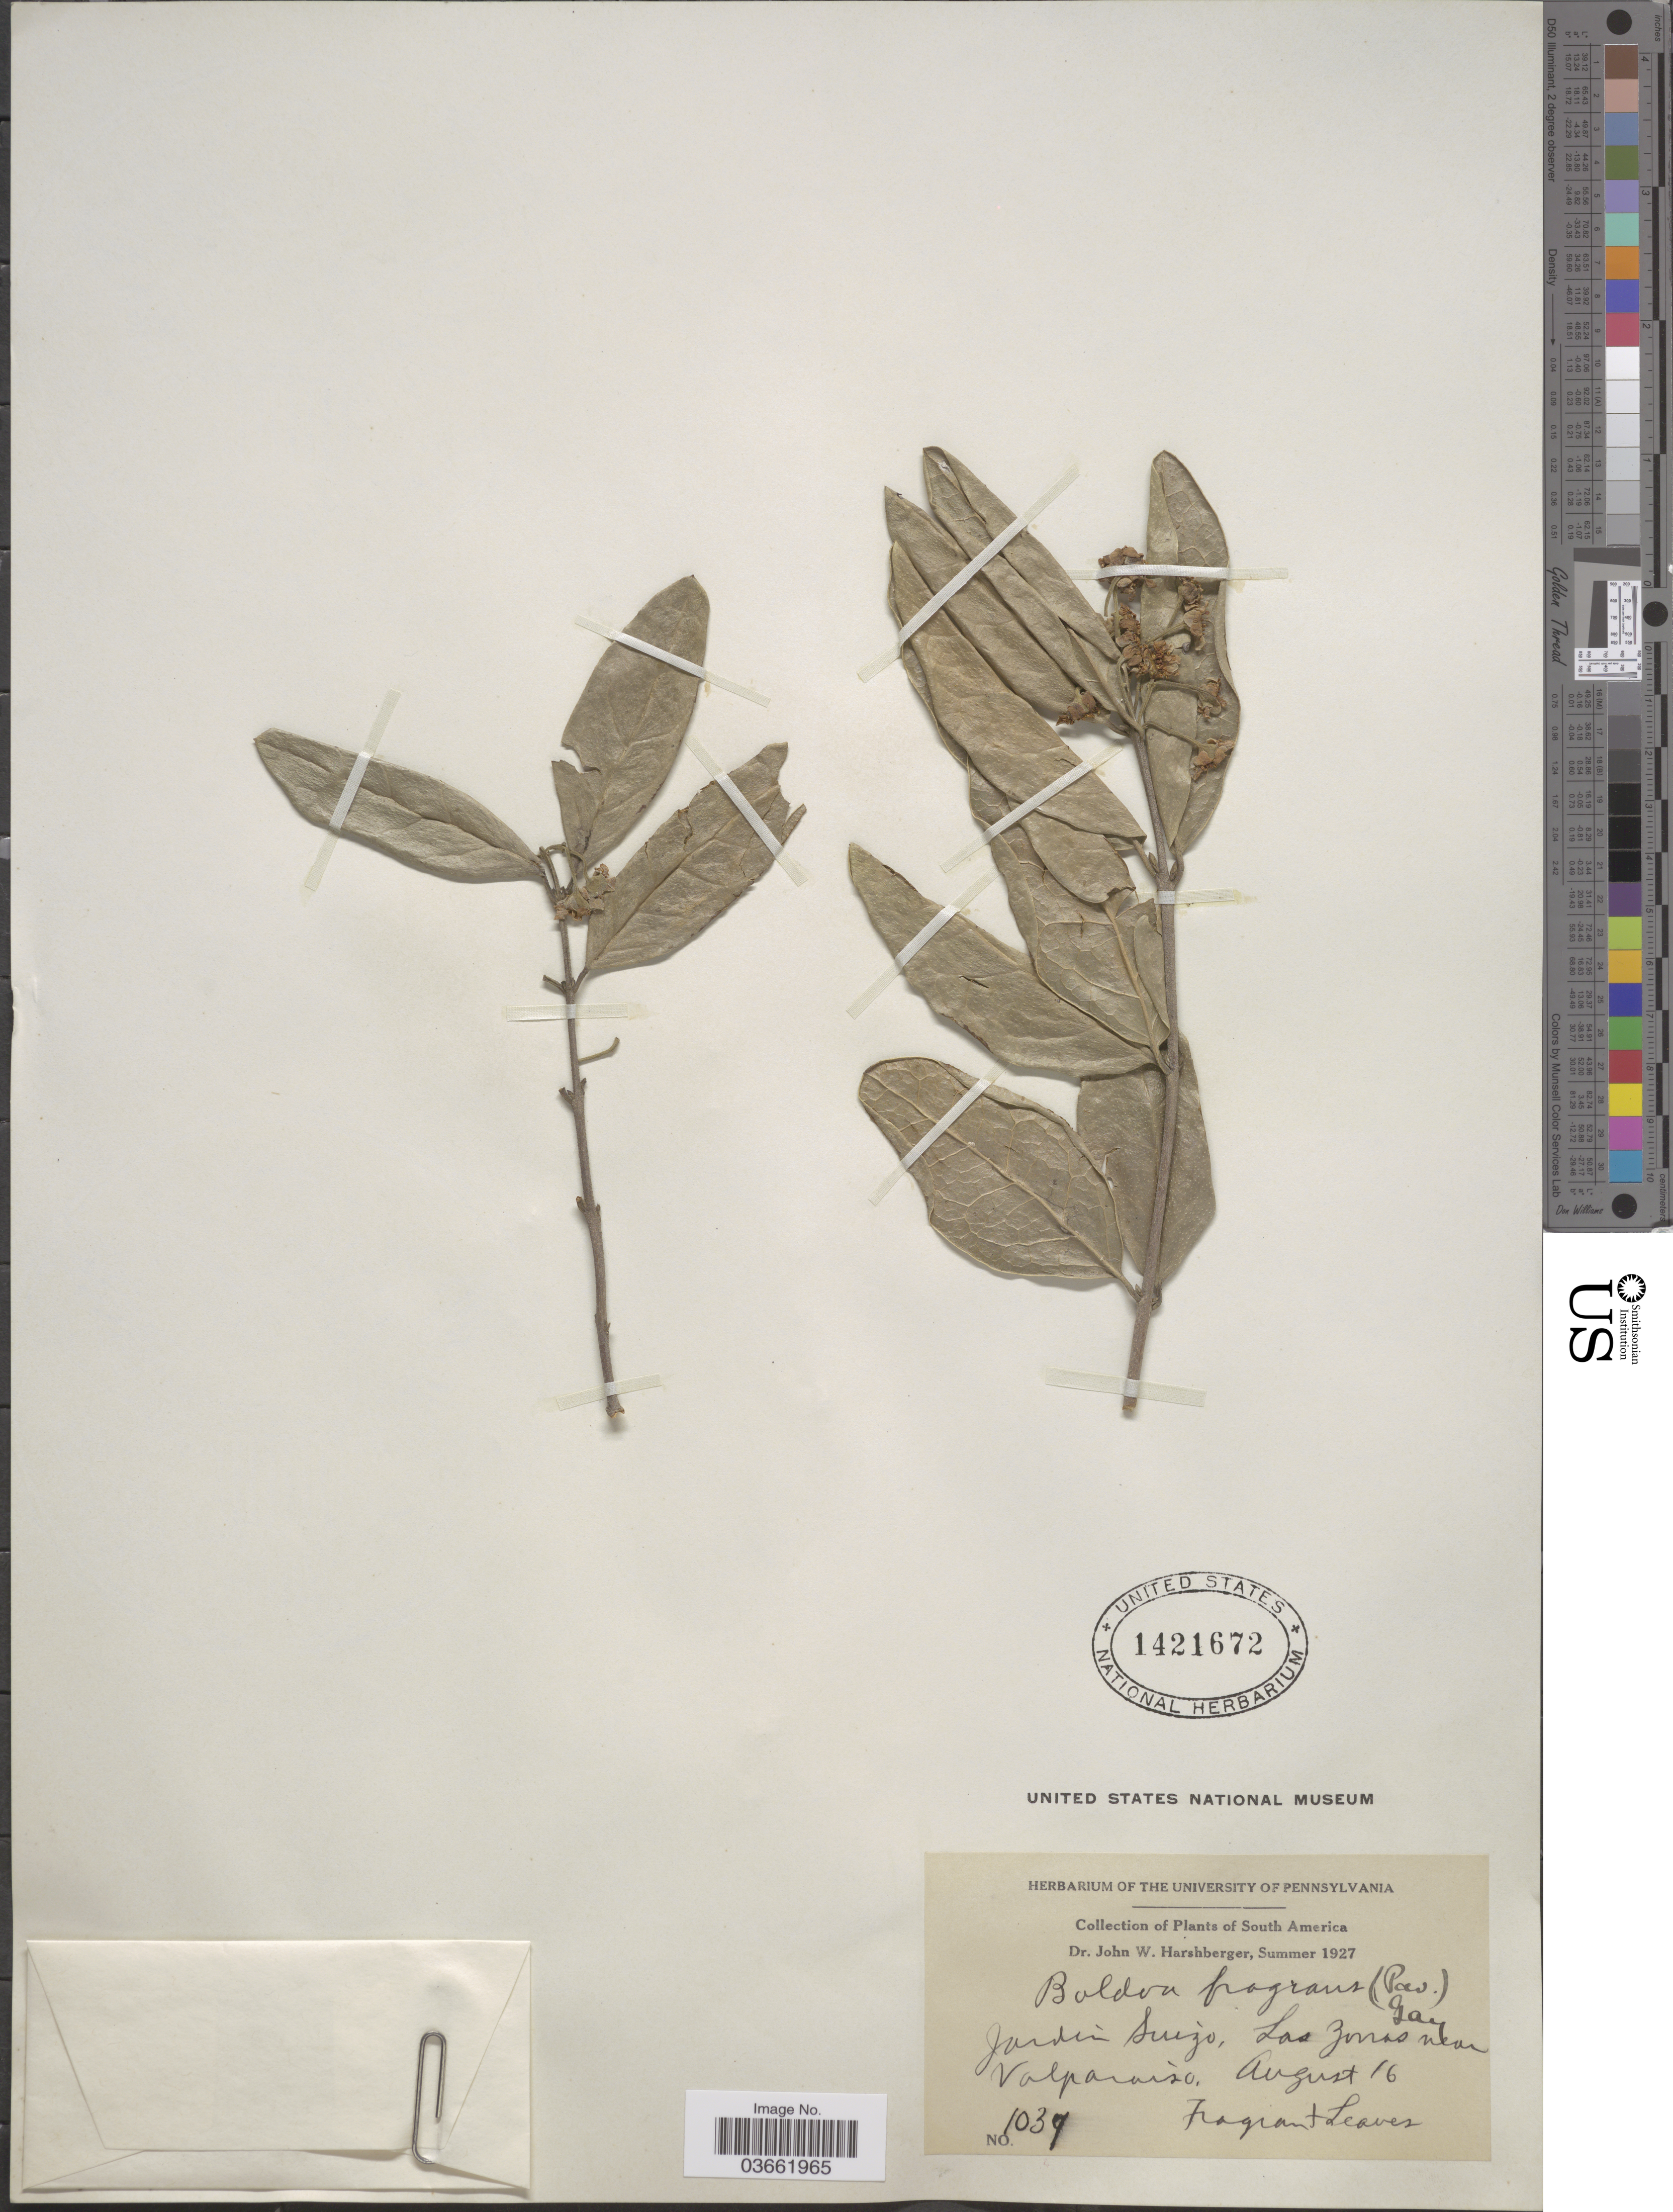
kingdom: Plantae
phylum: Tracheophyta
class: Magnoliopsida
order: Laurales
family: Monimiaceae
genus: Peumus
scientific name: Peumus boldus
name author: Molina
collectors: J. W. Harshberger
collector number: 1039*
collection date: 1927-08-16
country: Chile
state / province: Valparaíso (V)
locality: Jardin Suizo, Las Zonas near Valparaiso.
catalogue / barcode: US 1421672